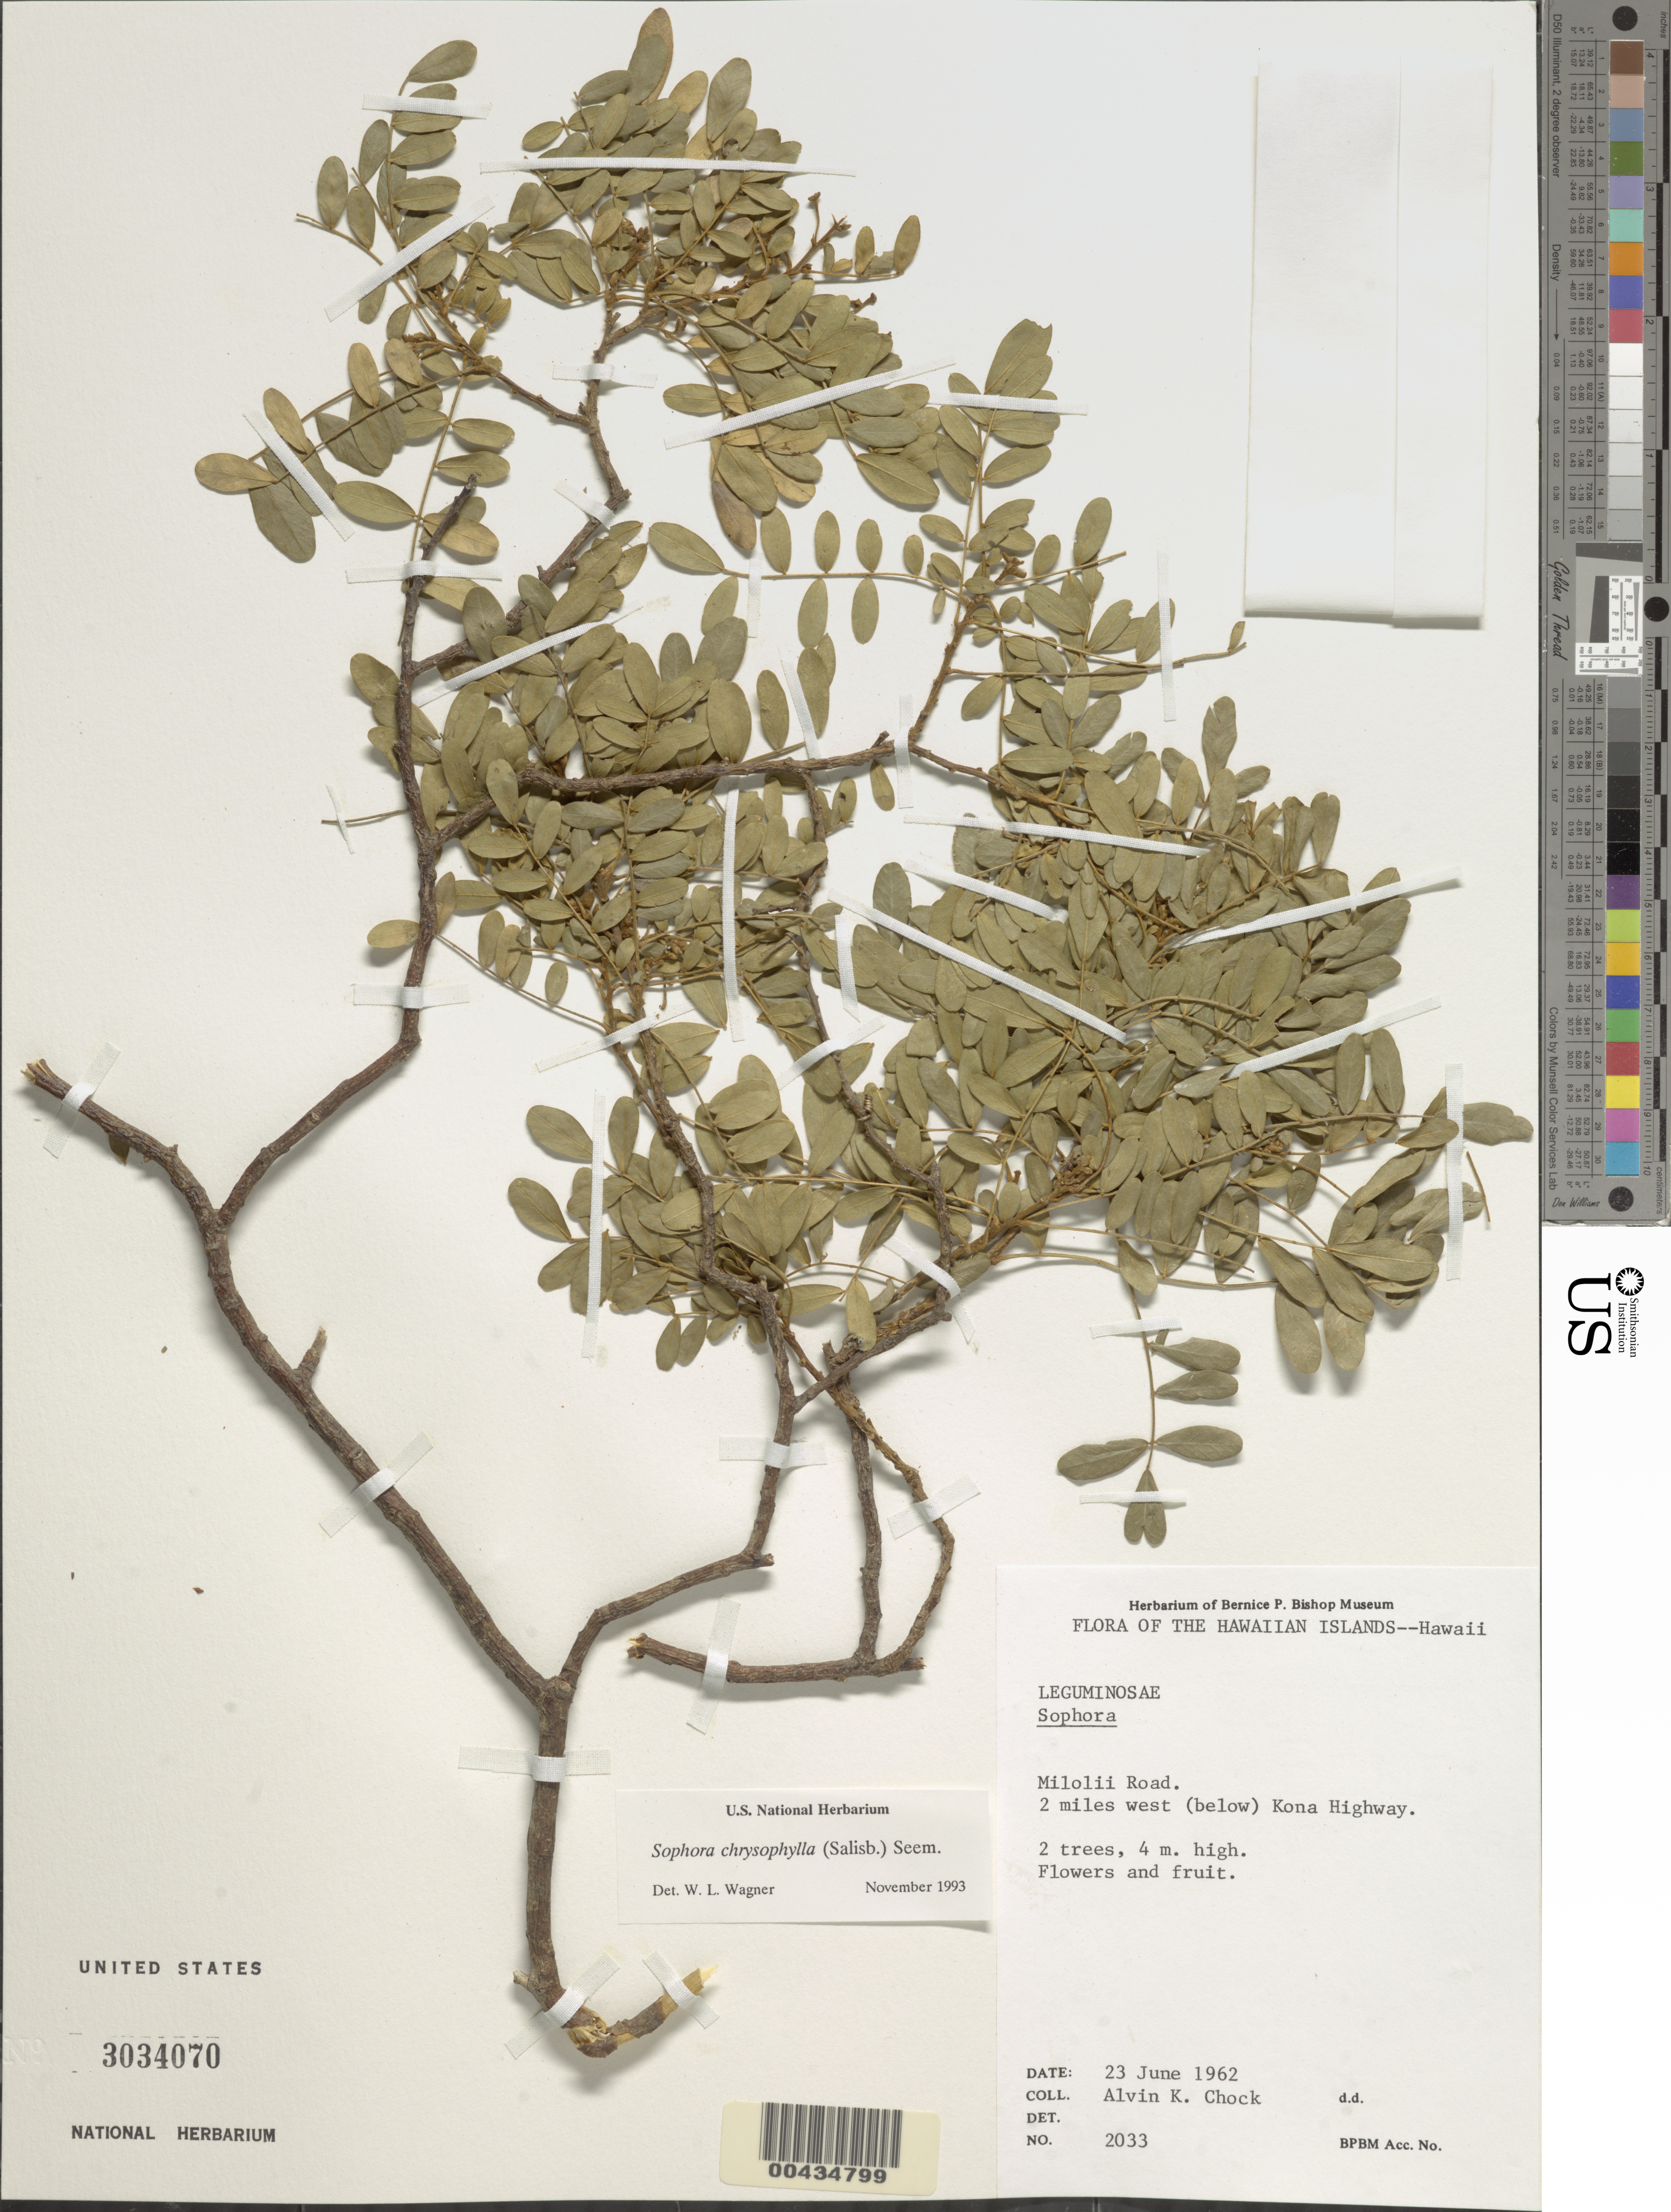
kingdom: Plantae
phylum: Tracheophyta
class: Magnoliopsida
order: Fabales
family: Fabaceae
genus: Sophora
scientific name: Sophora chrysophylla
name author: (Salisb.) Seem.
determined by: Wagner, W. L., (BOT), Smithsonian Institution - National Museum of Natural History (UNITED STATES)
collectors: A. Chock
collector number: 2033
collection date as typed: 23 Jun 1962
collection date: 1962-06-23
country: United States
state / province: Hawaii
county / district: Hawaii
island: Hawaii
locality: Milolii road, 2 mi W (below) Kona Highway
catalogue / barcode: US 3034070